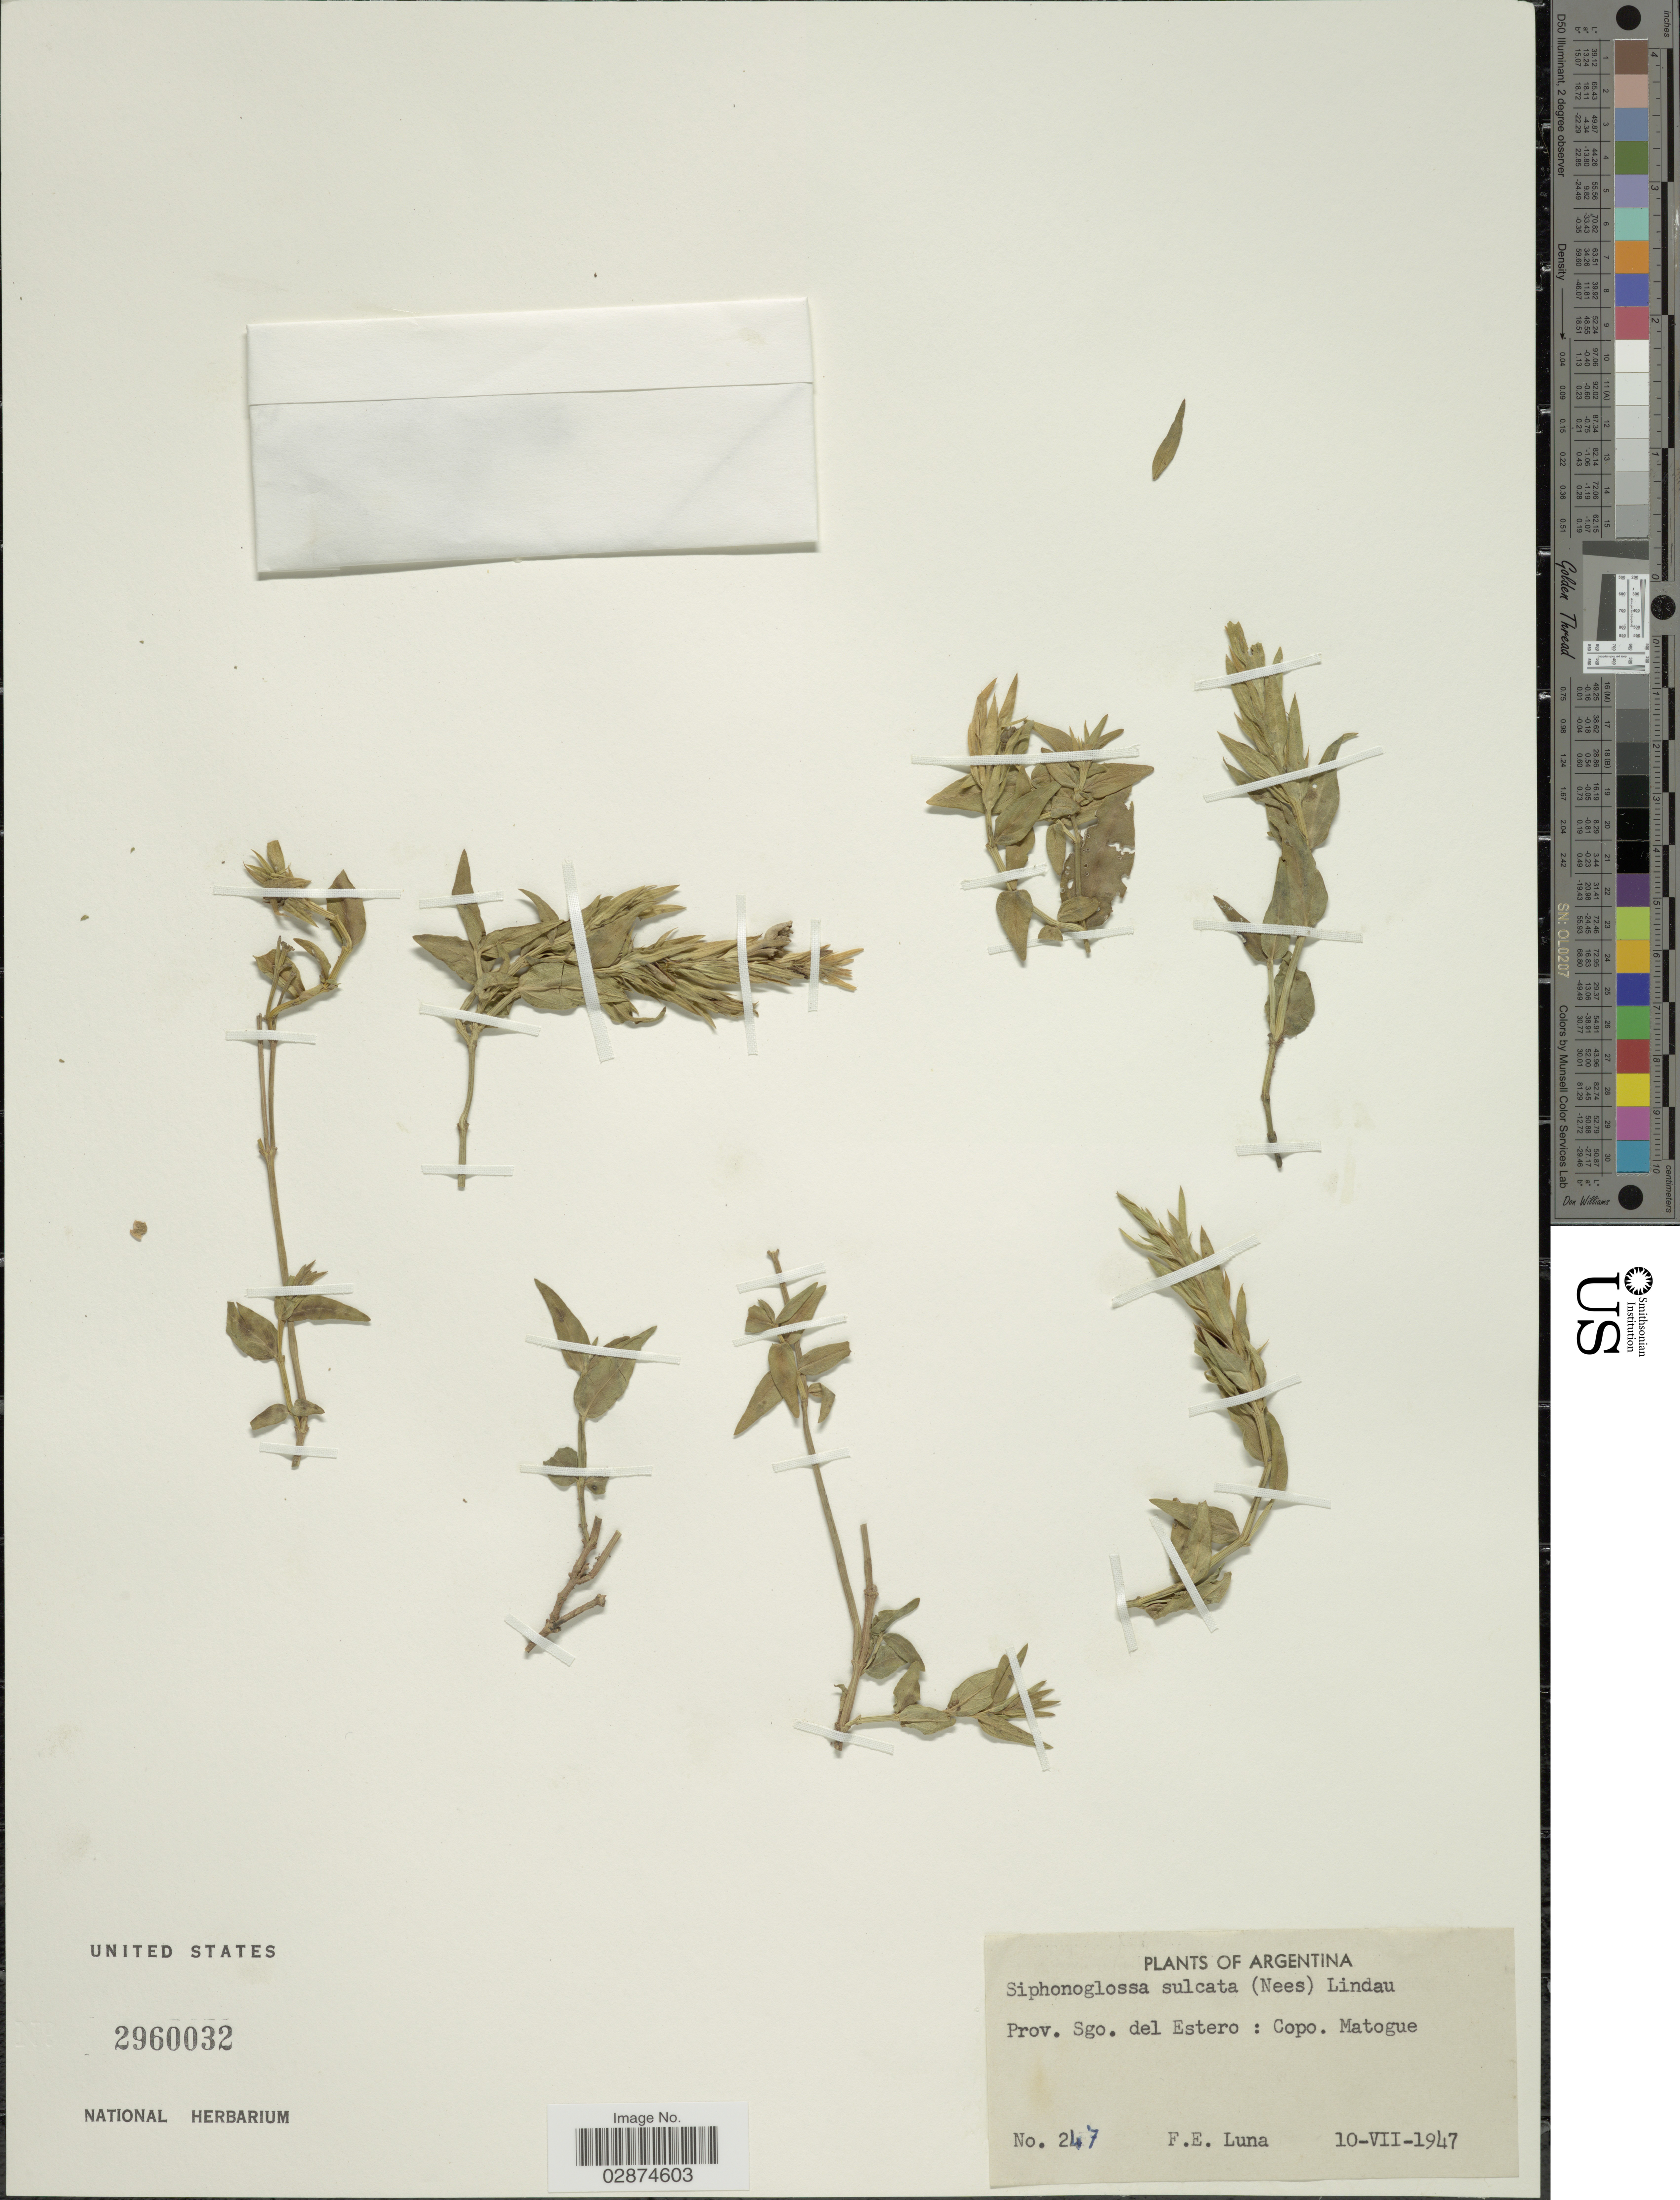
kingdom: Plantae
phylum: Tracheophyta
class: Magnoliopsida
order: Lamiales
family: Acanthaceae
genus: Yeatesia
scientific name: Yeatesia sulcata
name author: (Nees) Hilsenb.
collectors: F. E. Luna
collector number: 247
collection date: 1947-07-10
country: Argentina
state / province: Santiago del Estero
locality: Copo. Matogue.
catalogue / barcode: US 2960032